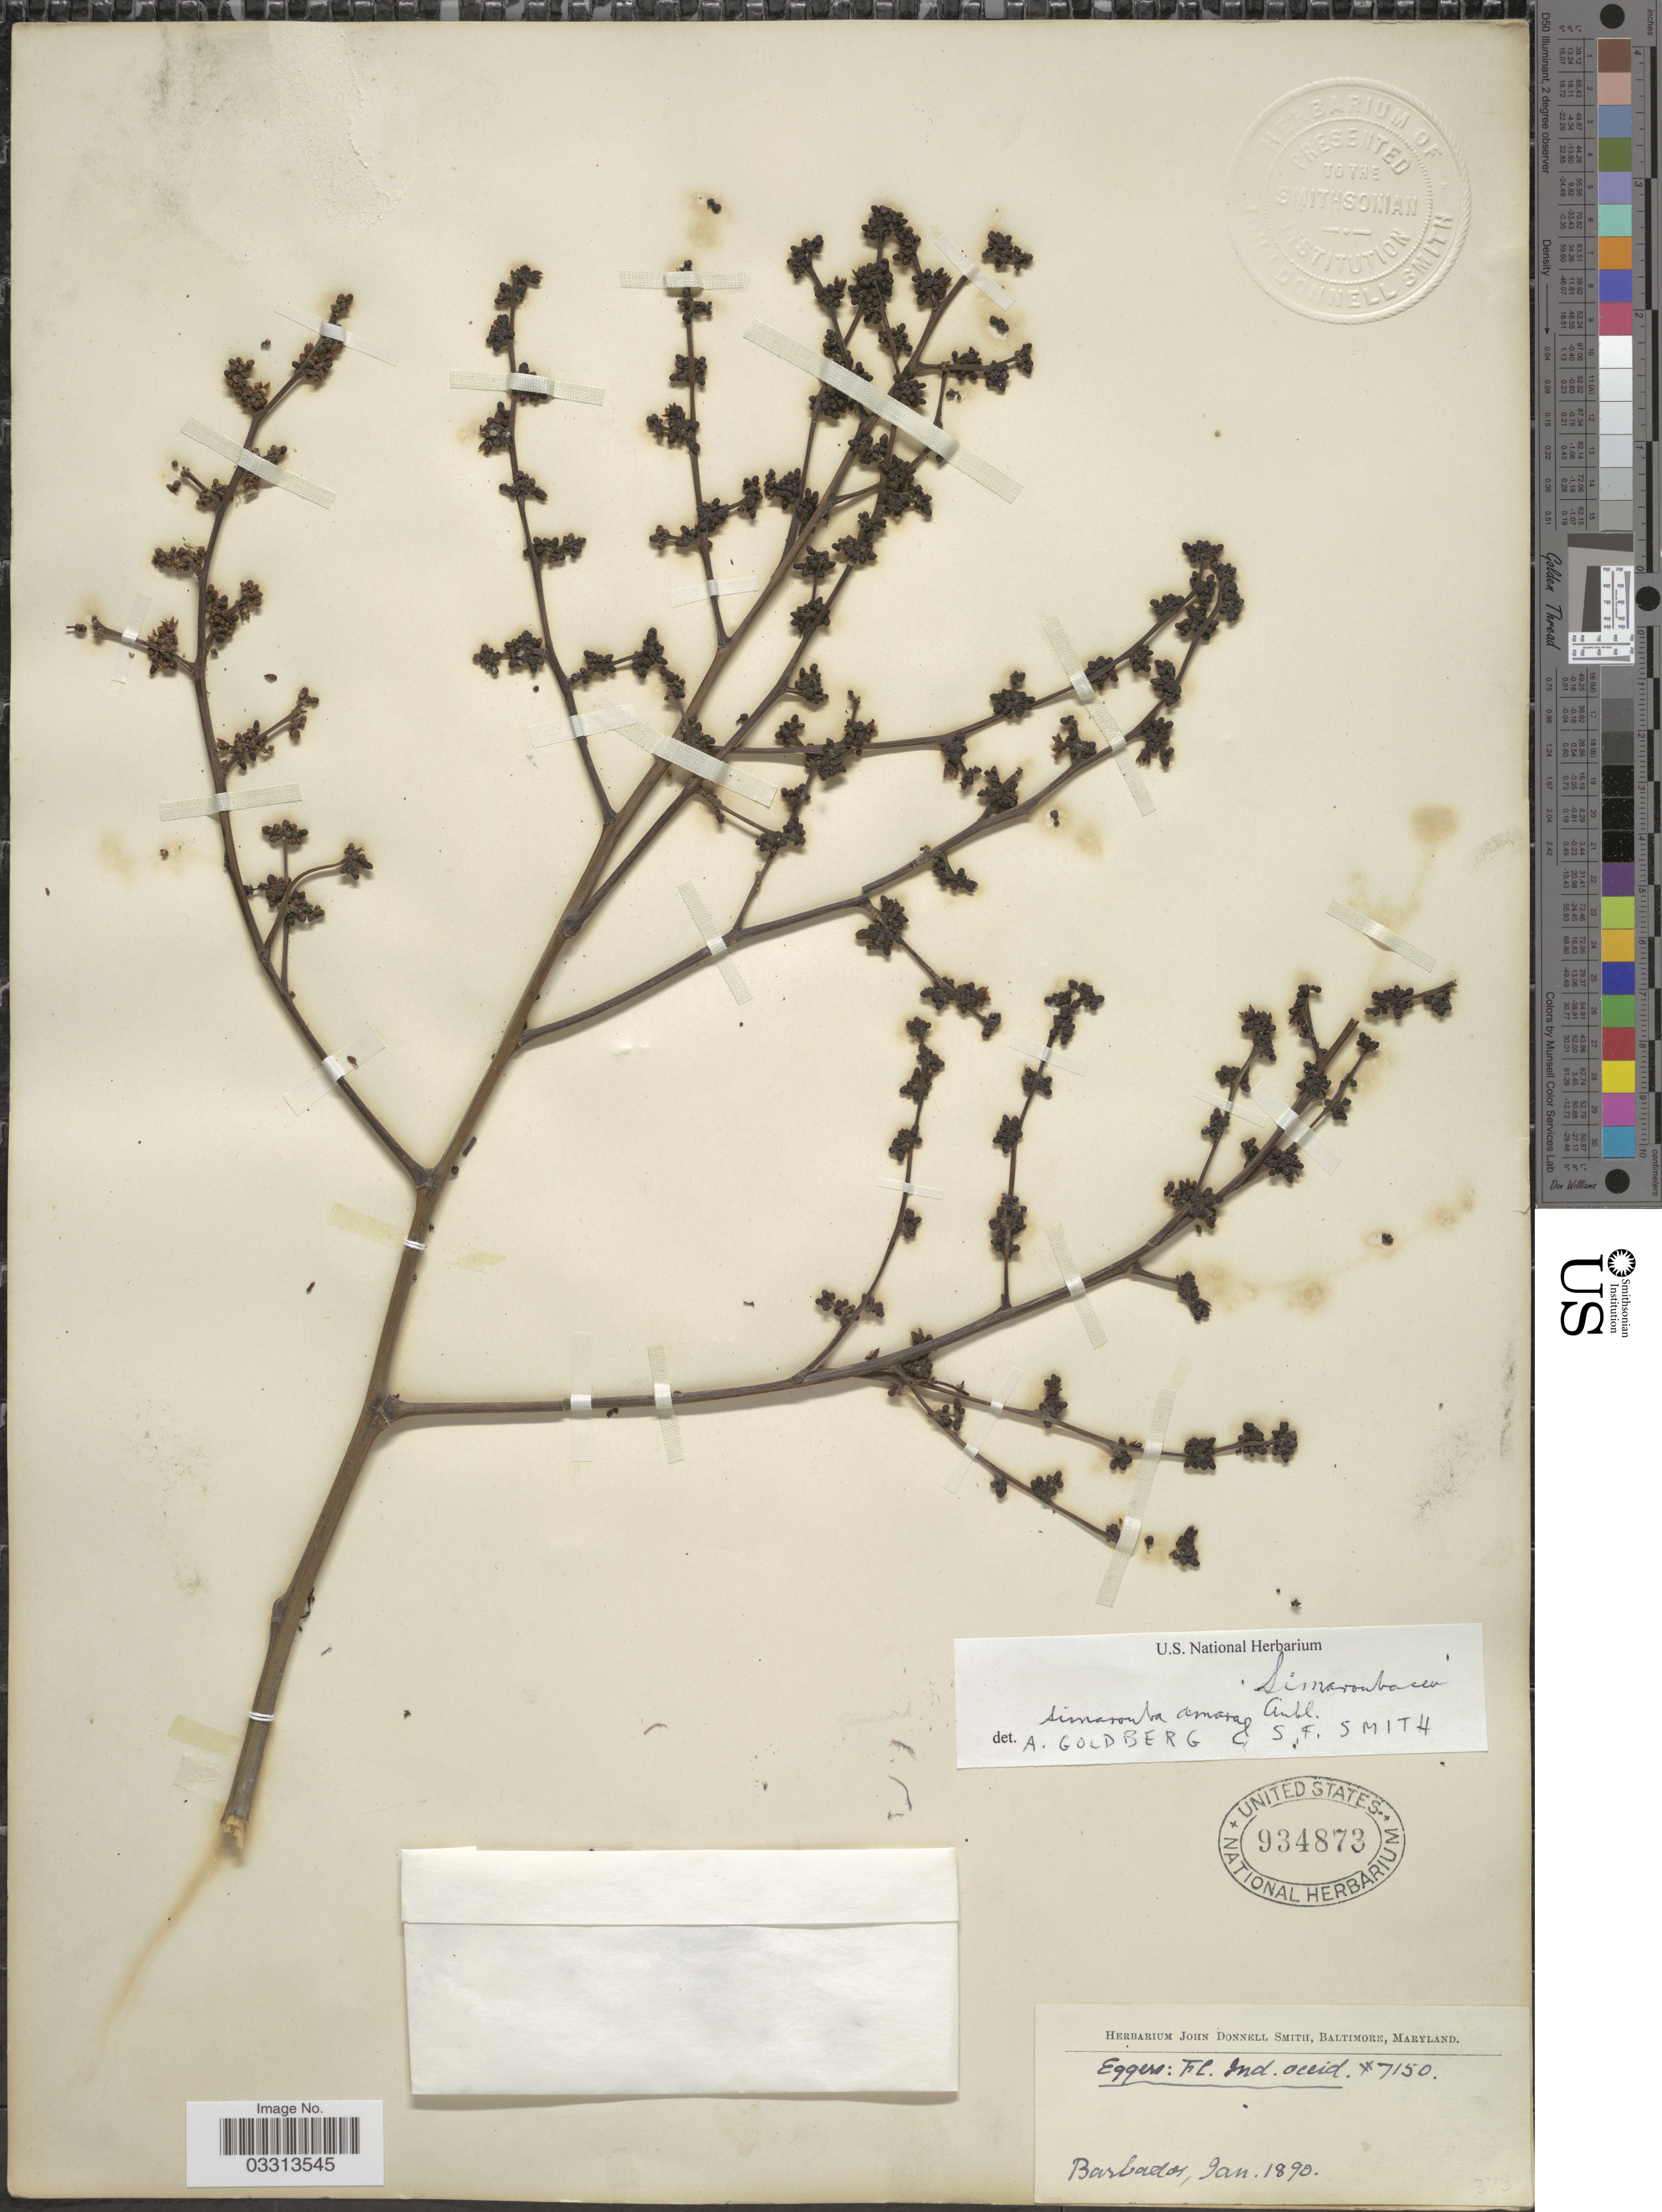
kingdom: Plantae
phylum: Tracheophyta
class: Magnoliopsida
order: Sapindales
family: Simaroubaceae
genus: Simarouba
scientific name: Simarouba amara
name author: Aubl.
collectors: -. Eggers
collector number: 7150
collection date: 1890-01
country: Barbados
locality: Ind. occid.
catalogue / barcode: US 934873